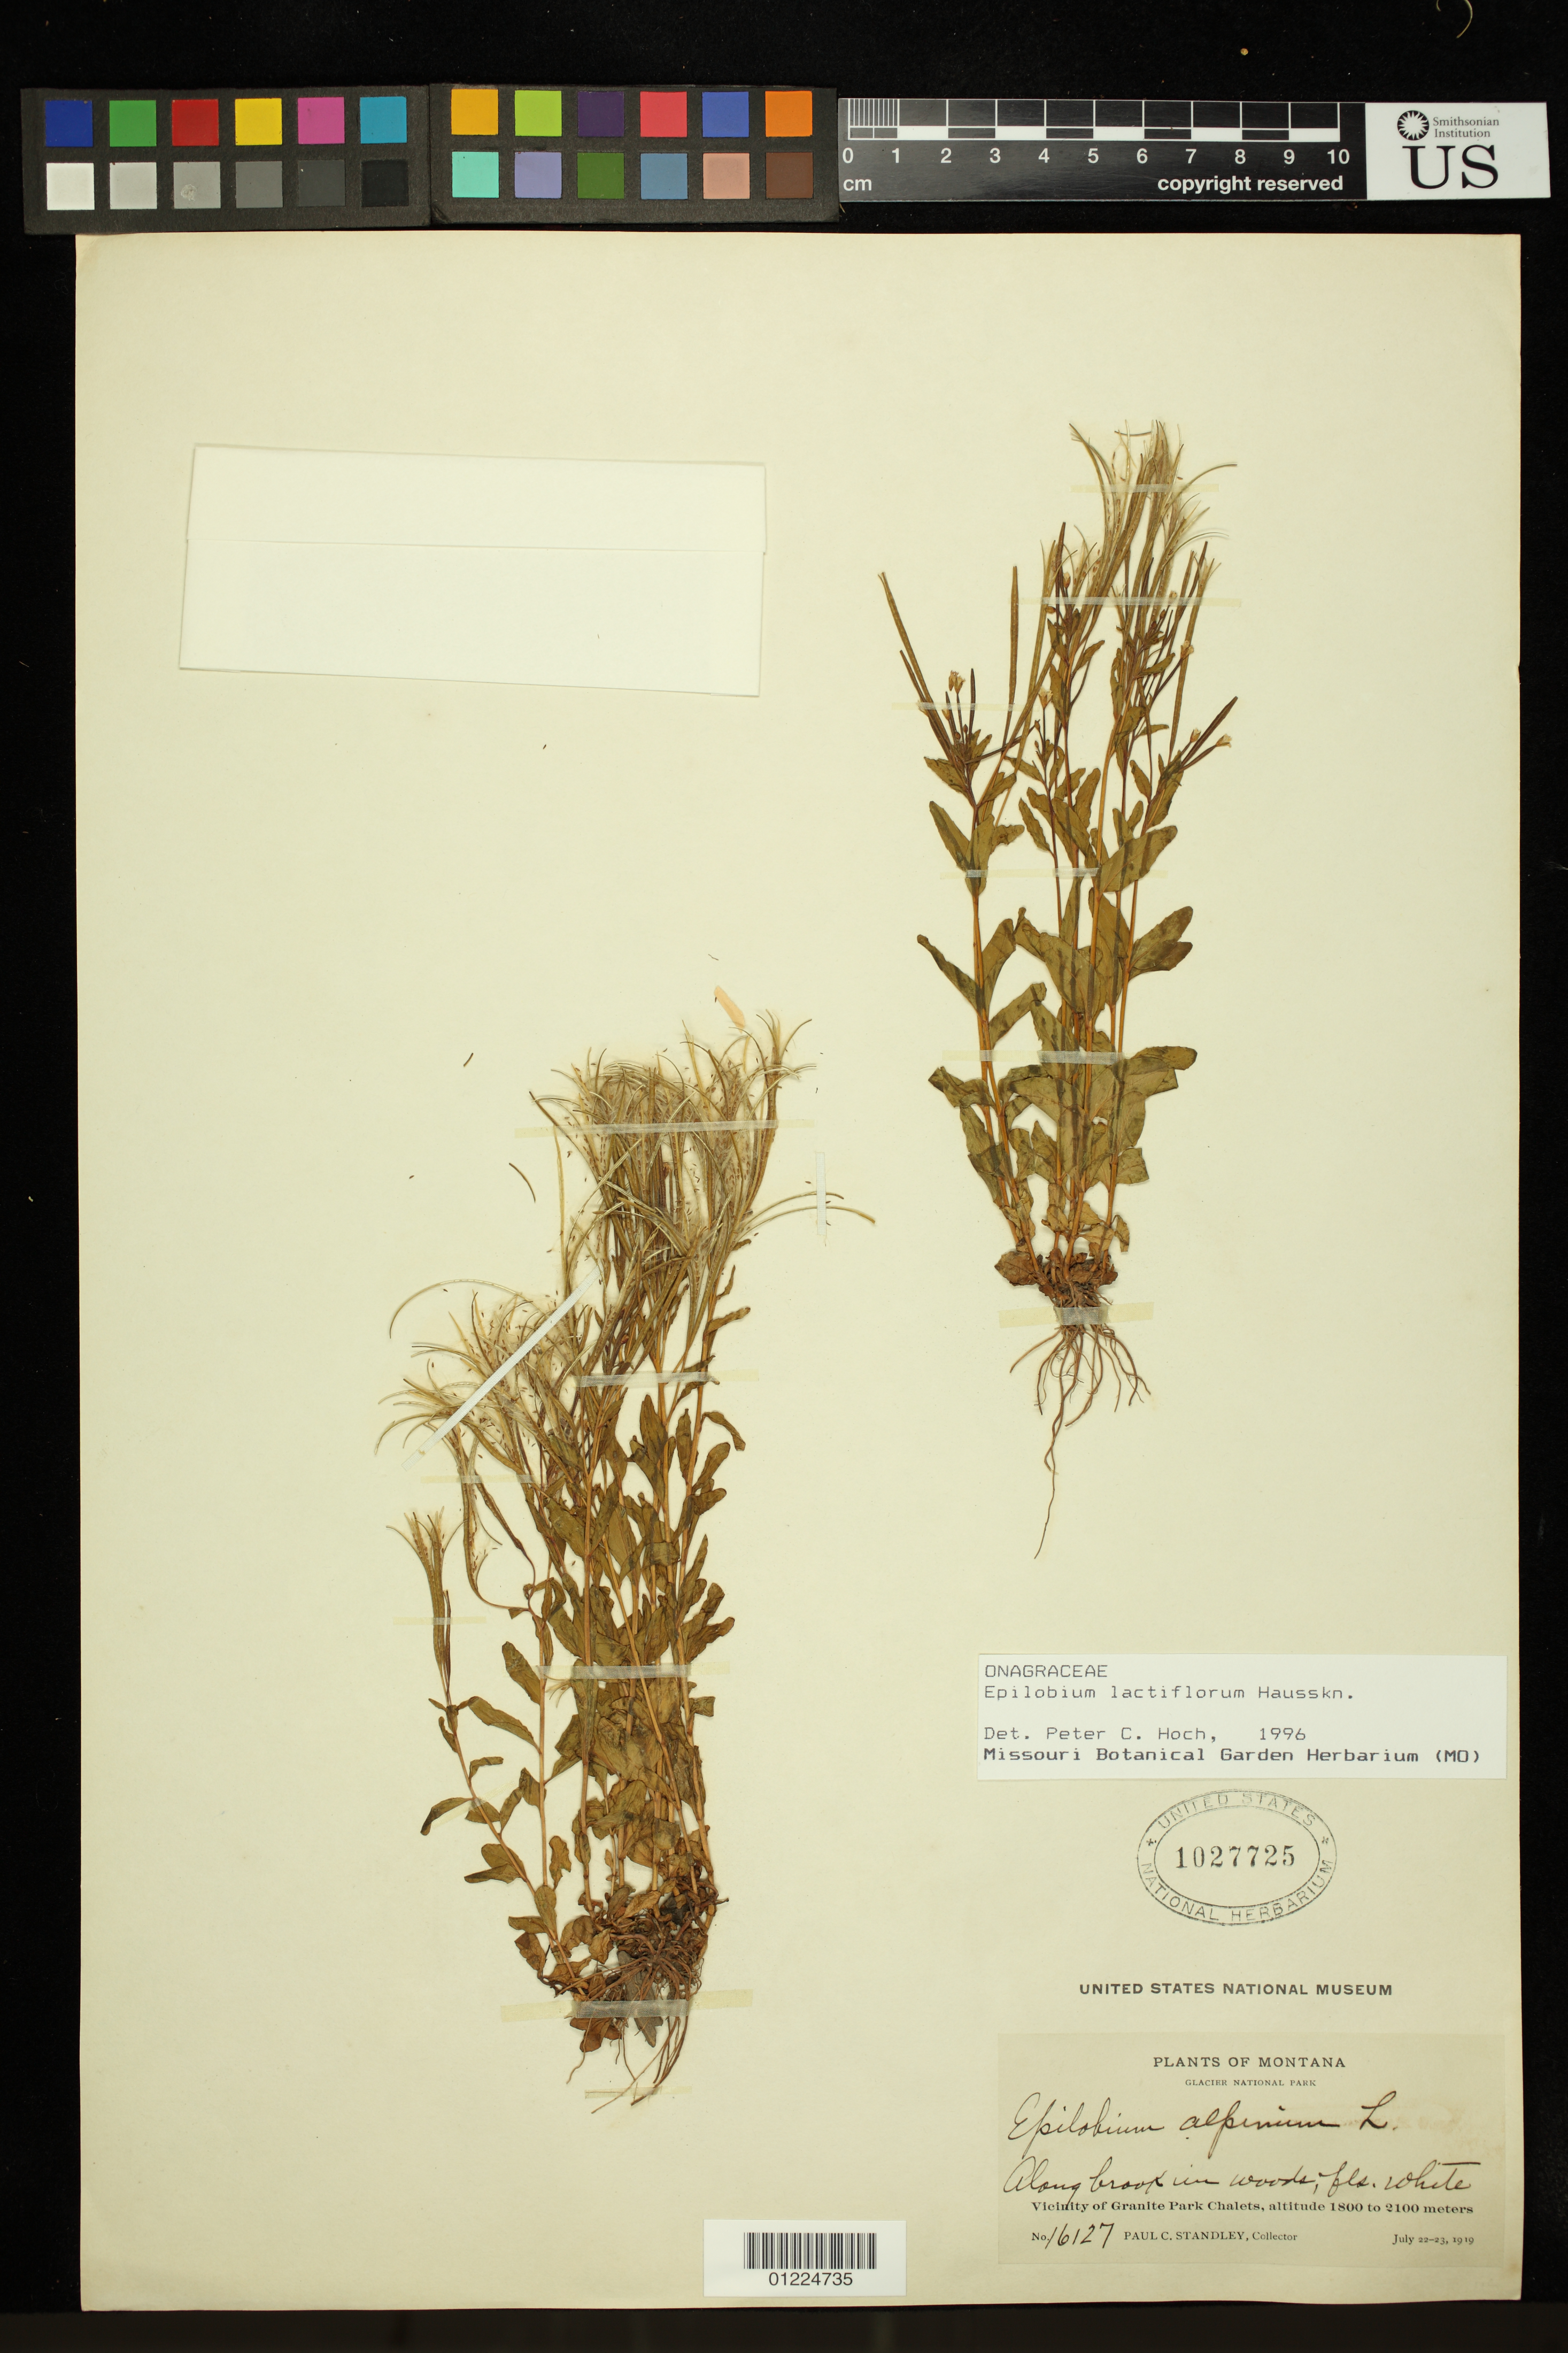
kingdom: Plantae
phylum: Tracheophyta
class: Magnoliopsida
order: Myrtales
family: Onagraceae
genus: Epilobium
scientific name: Epilobium lactiflorum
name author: Hausskn.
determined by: Hoch, P. C.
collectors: P. C. Standley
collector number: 16127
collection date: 1919-07-22,1919-07-23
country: United States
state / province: Montana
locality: Vicinity of Granite Park Chalets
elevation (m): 1800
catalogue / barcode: US 1027725